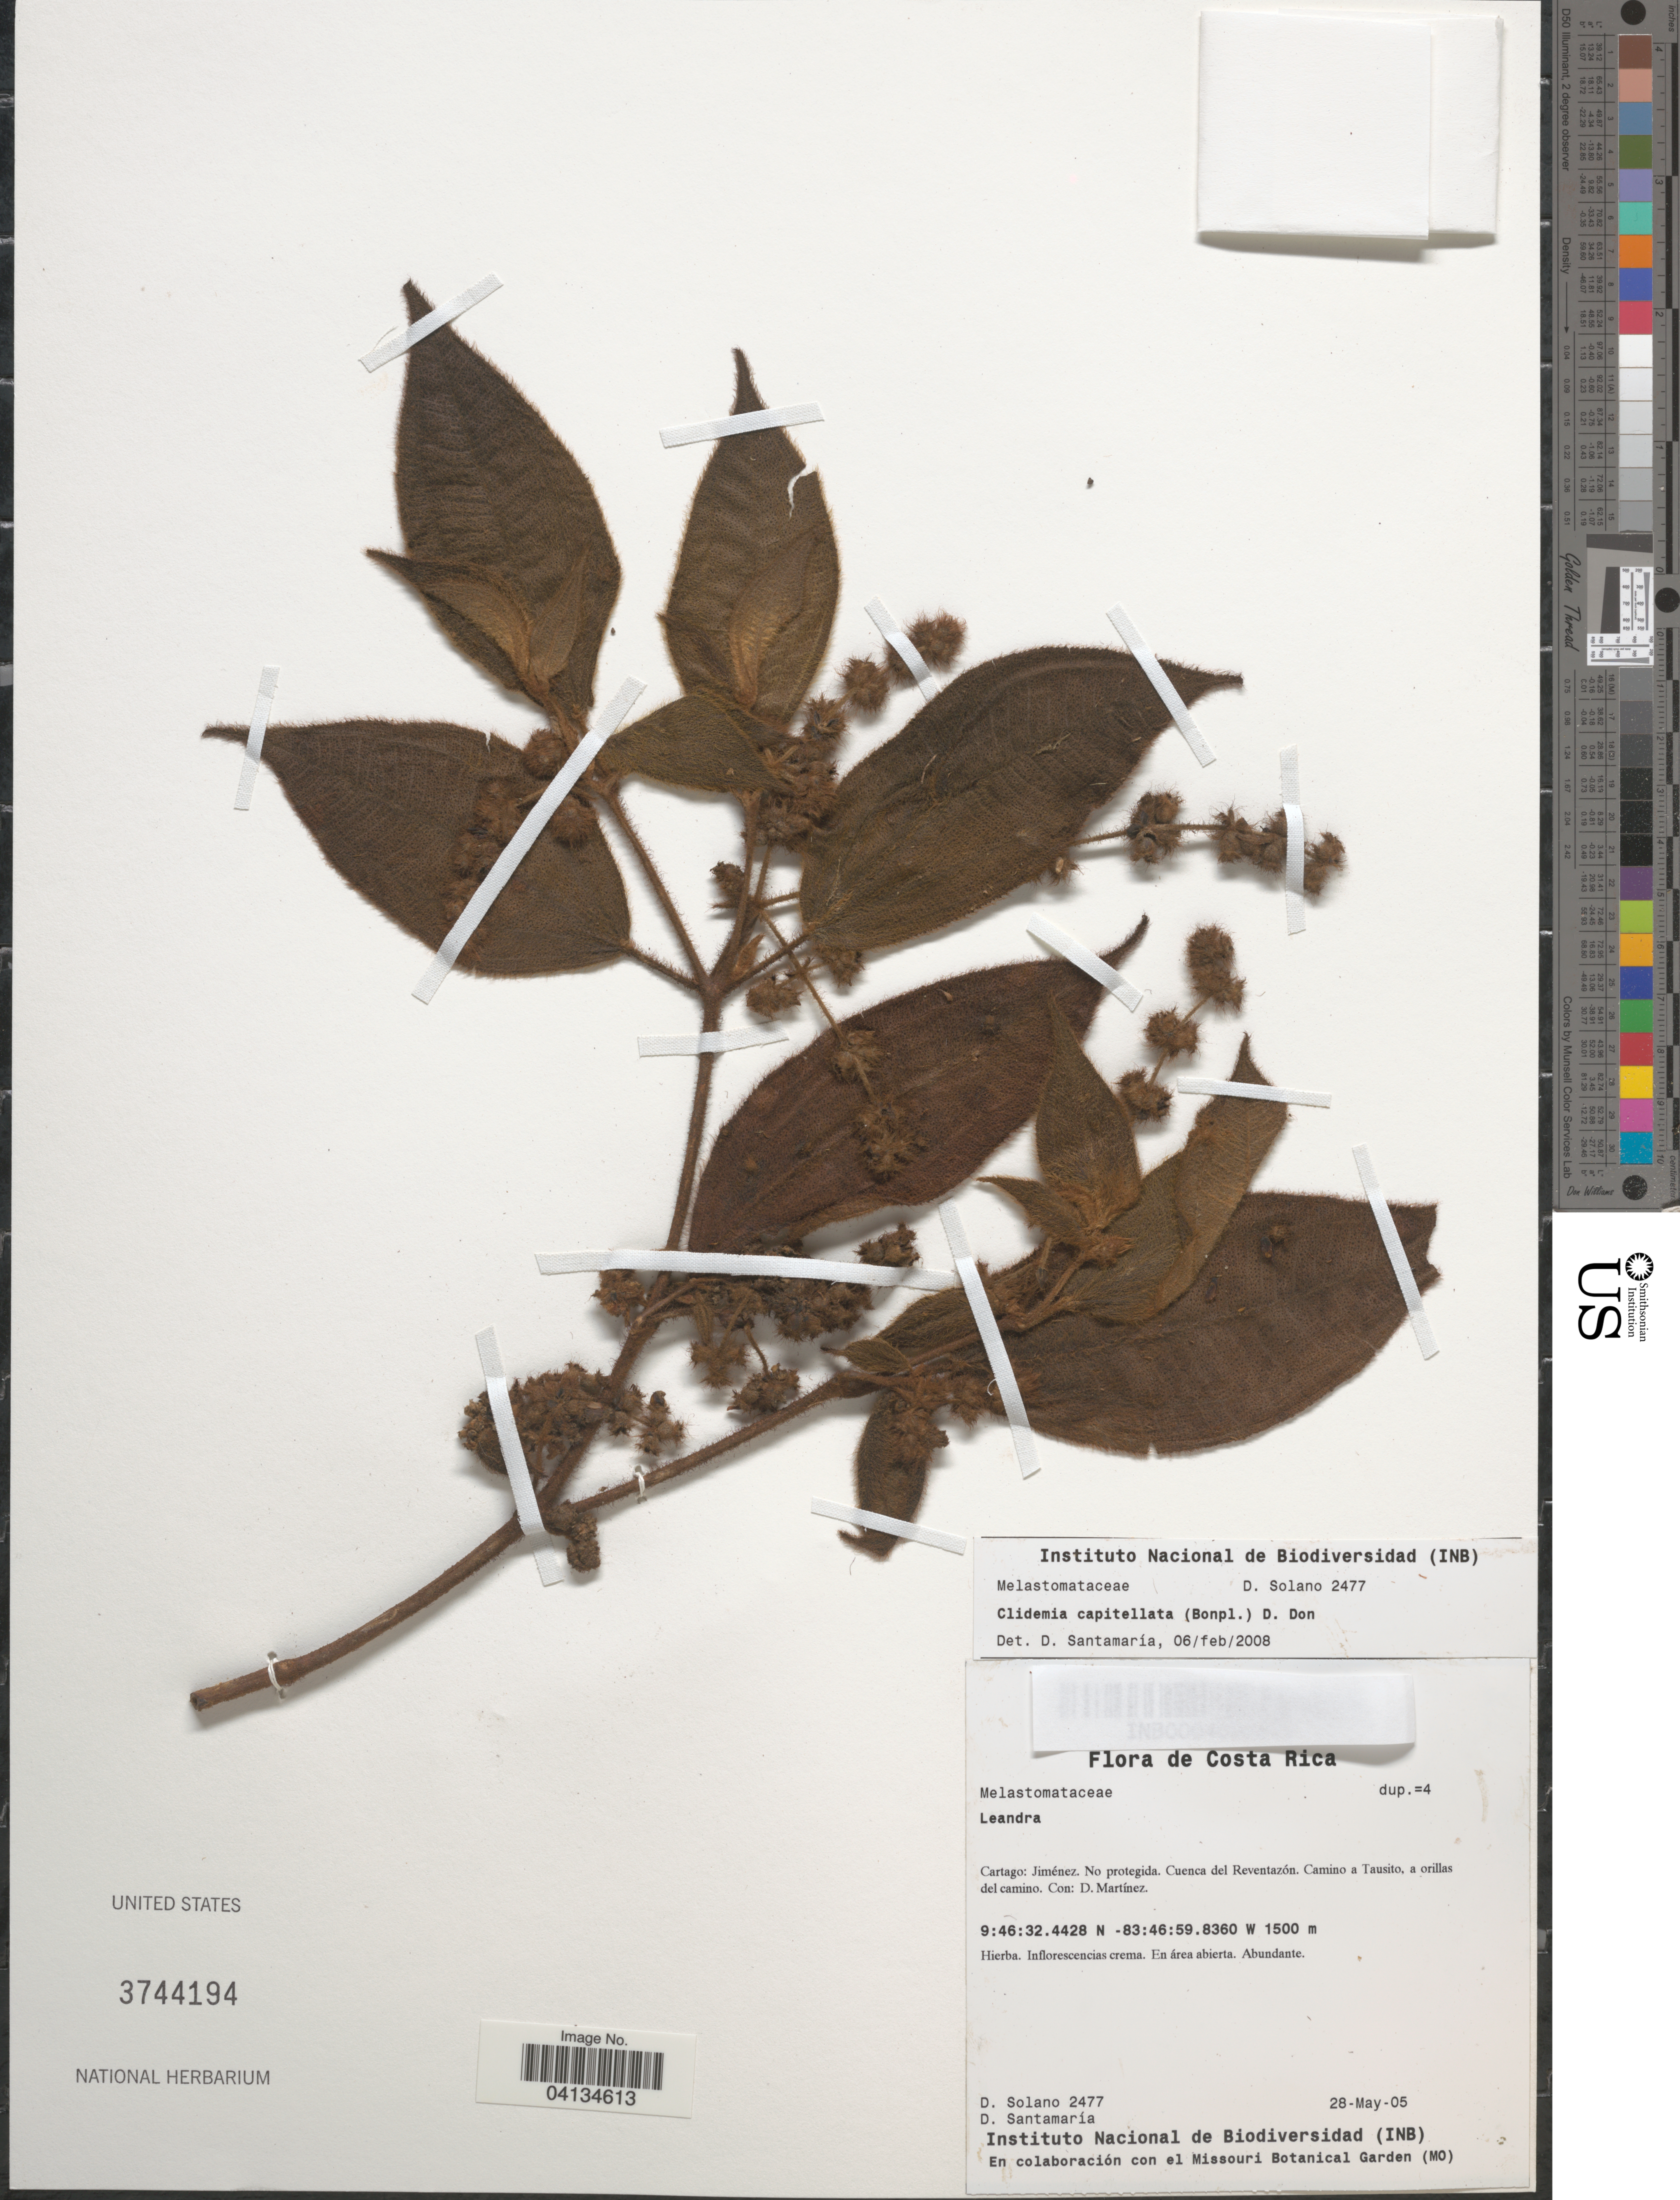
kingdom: Plantae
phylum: Tracheophyta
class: Magnoliopsida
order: Myrtales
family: Melastomataceae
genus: Clidemia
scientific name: Clidemia capitellata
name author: (Bonpl.) D. Don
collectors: D. Solano & D. Santamaria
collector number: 2477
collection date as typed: Transcribed d/m/y: 28/5/5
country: Costa Rica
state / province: Cartago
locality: Jiménez. No protegida. Cuenca del Reventazón. Camino a Tausito, a orillas del camino.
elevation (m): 1500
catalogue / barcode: US 3744194